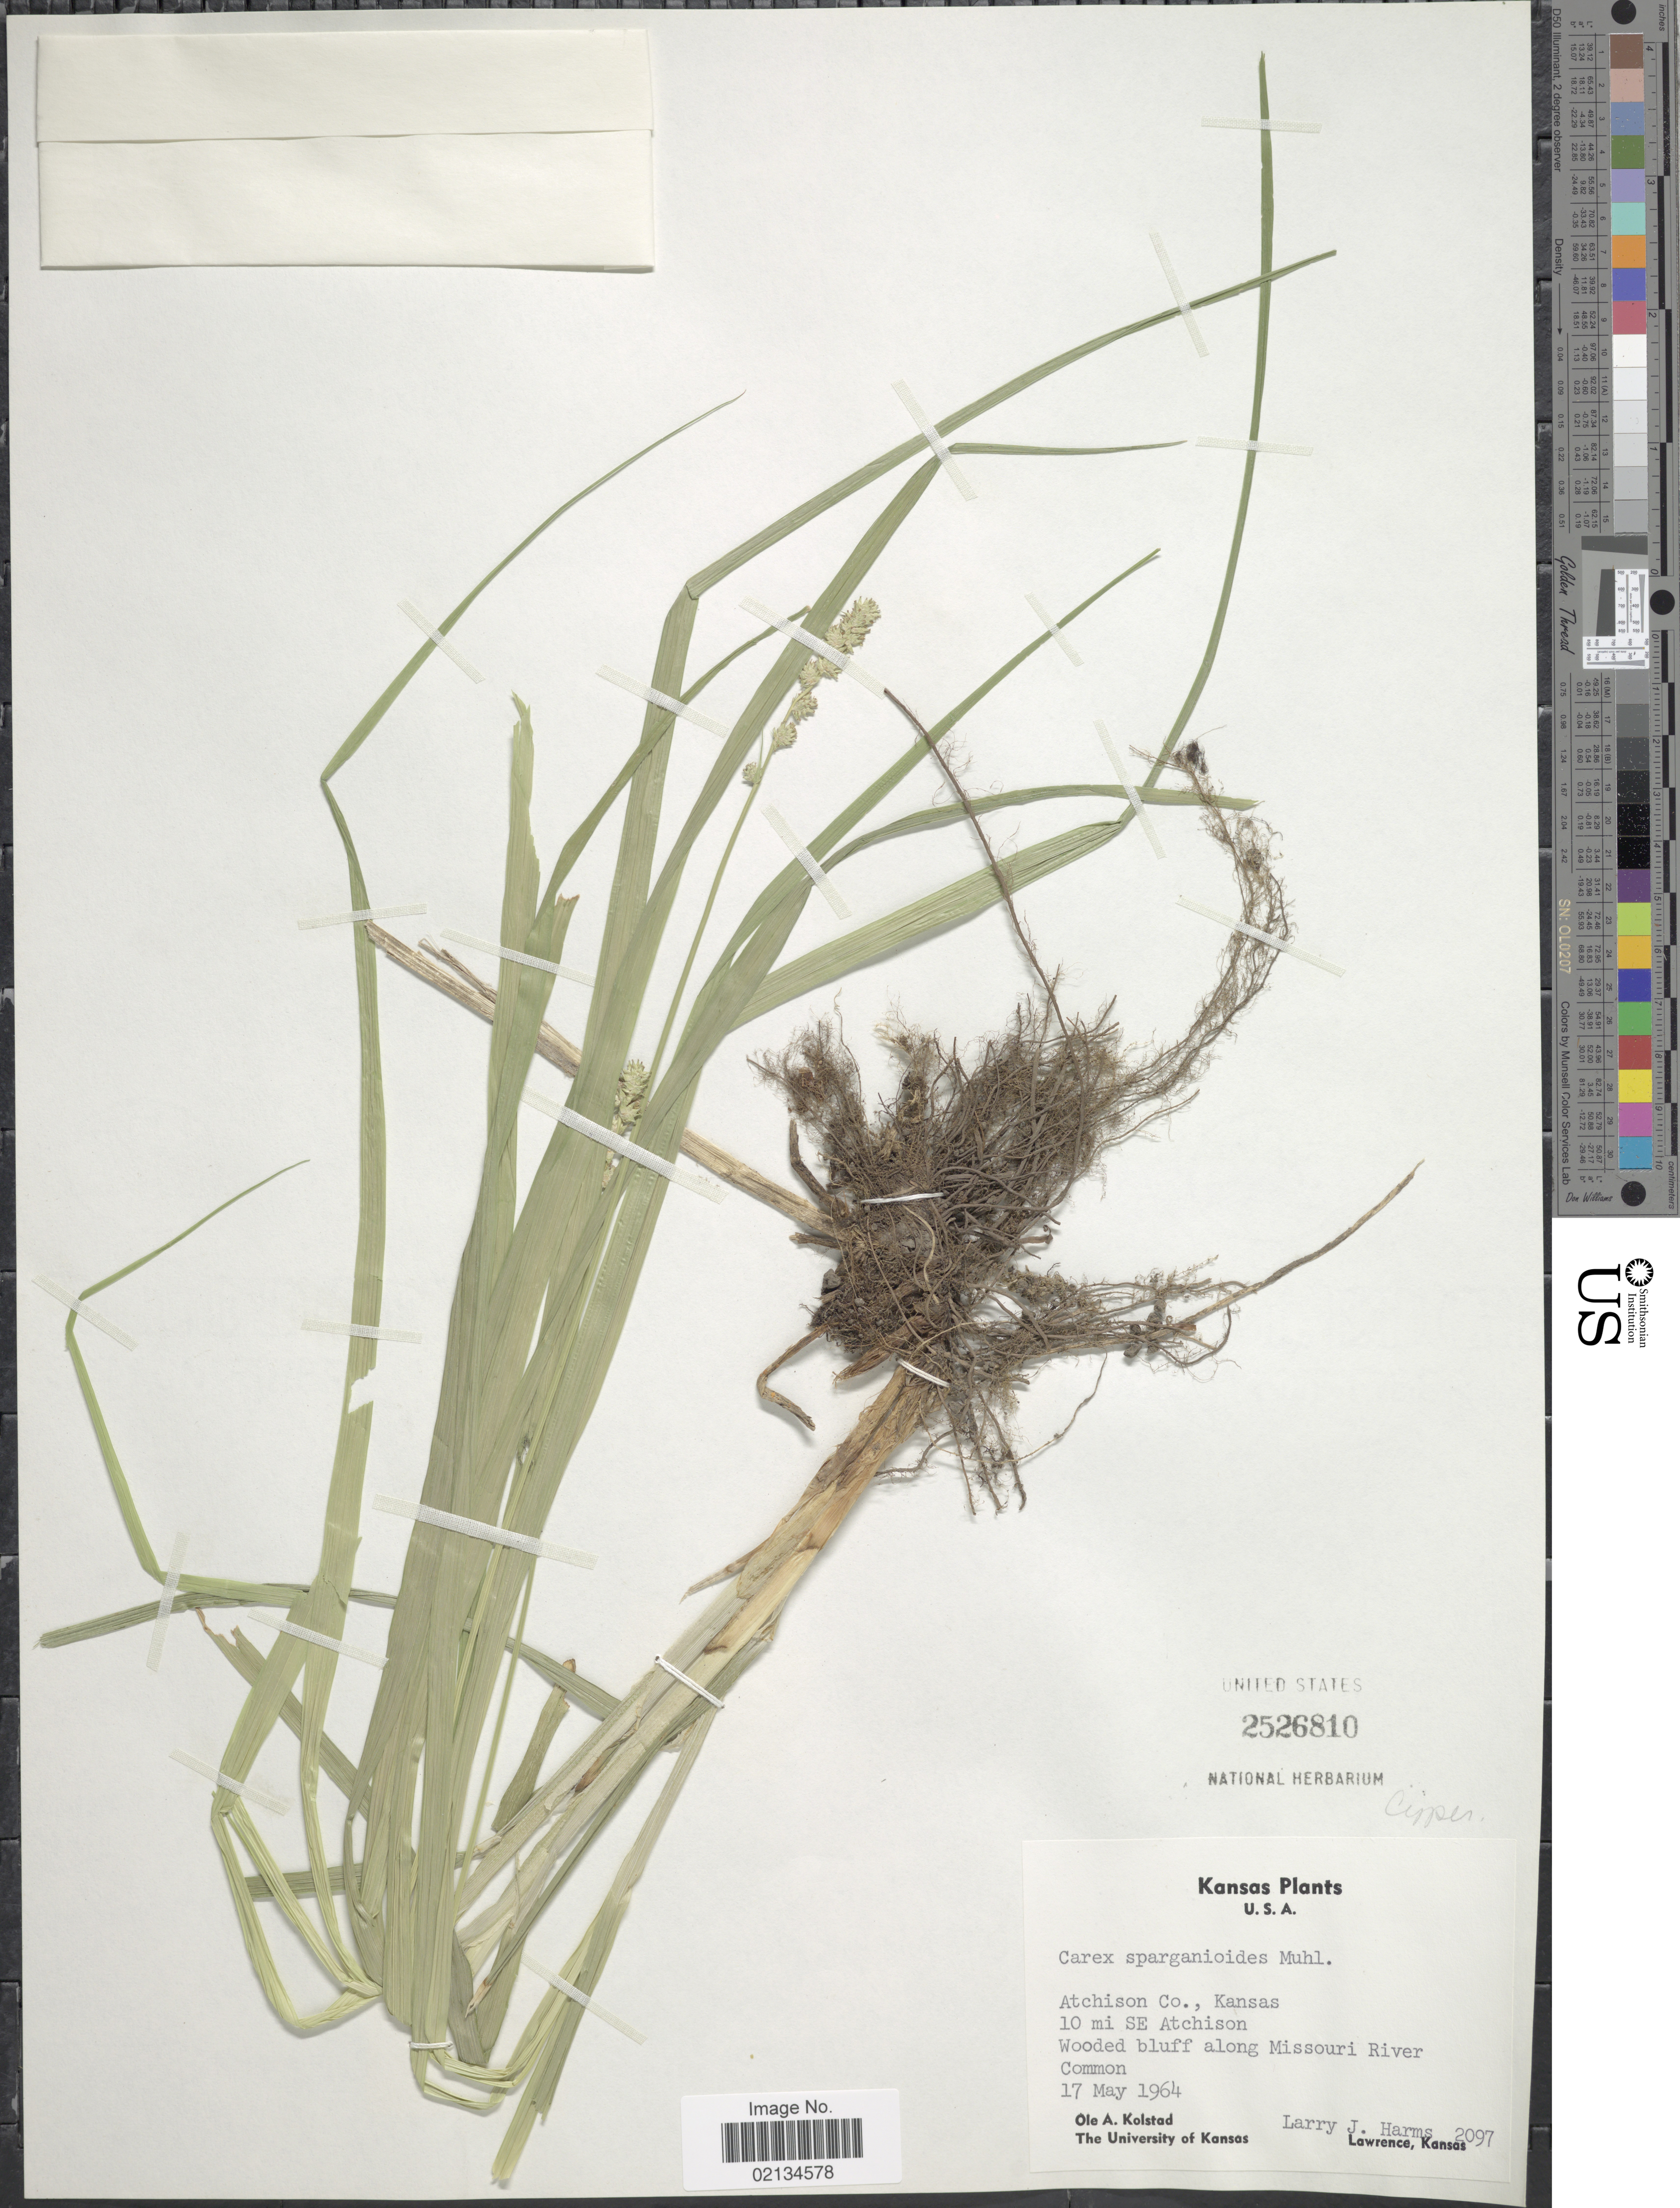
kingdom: Plantae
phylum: Tracheophyta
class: Liliopsida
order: Poales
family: Cyperaceae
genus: Carex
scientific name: Carex sparganioides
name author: Muhl. ex Willd.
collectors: O. Kolstad & L. Harms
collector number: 2097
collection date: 1964-05-17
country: United States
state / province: Kansas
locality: Atchison Co., 10 mi SE Atchison, woode bluff along Missouri River.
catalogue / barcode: US 2526810